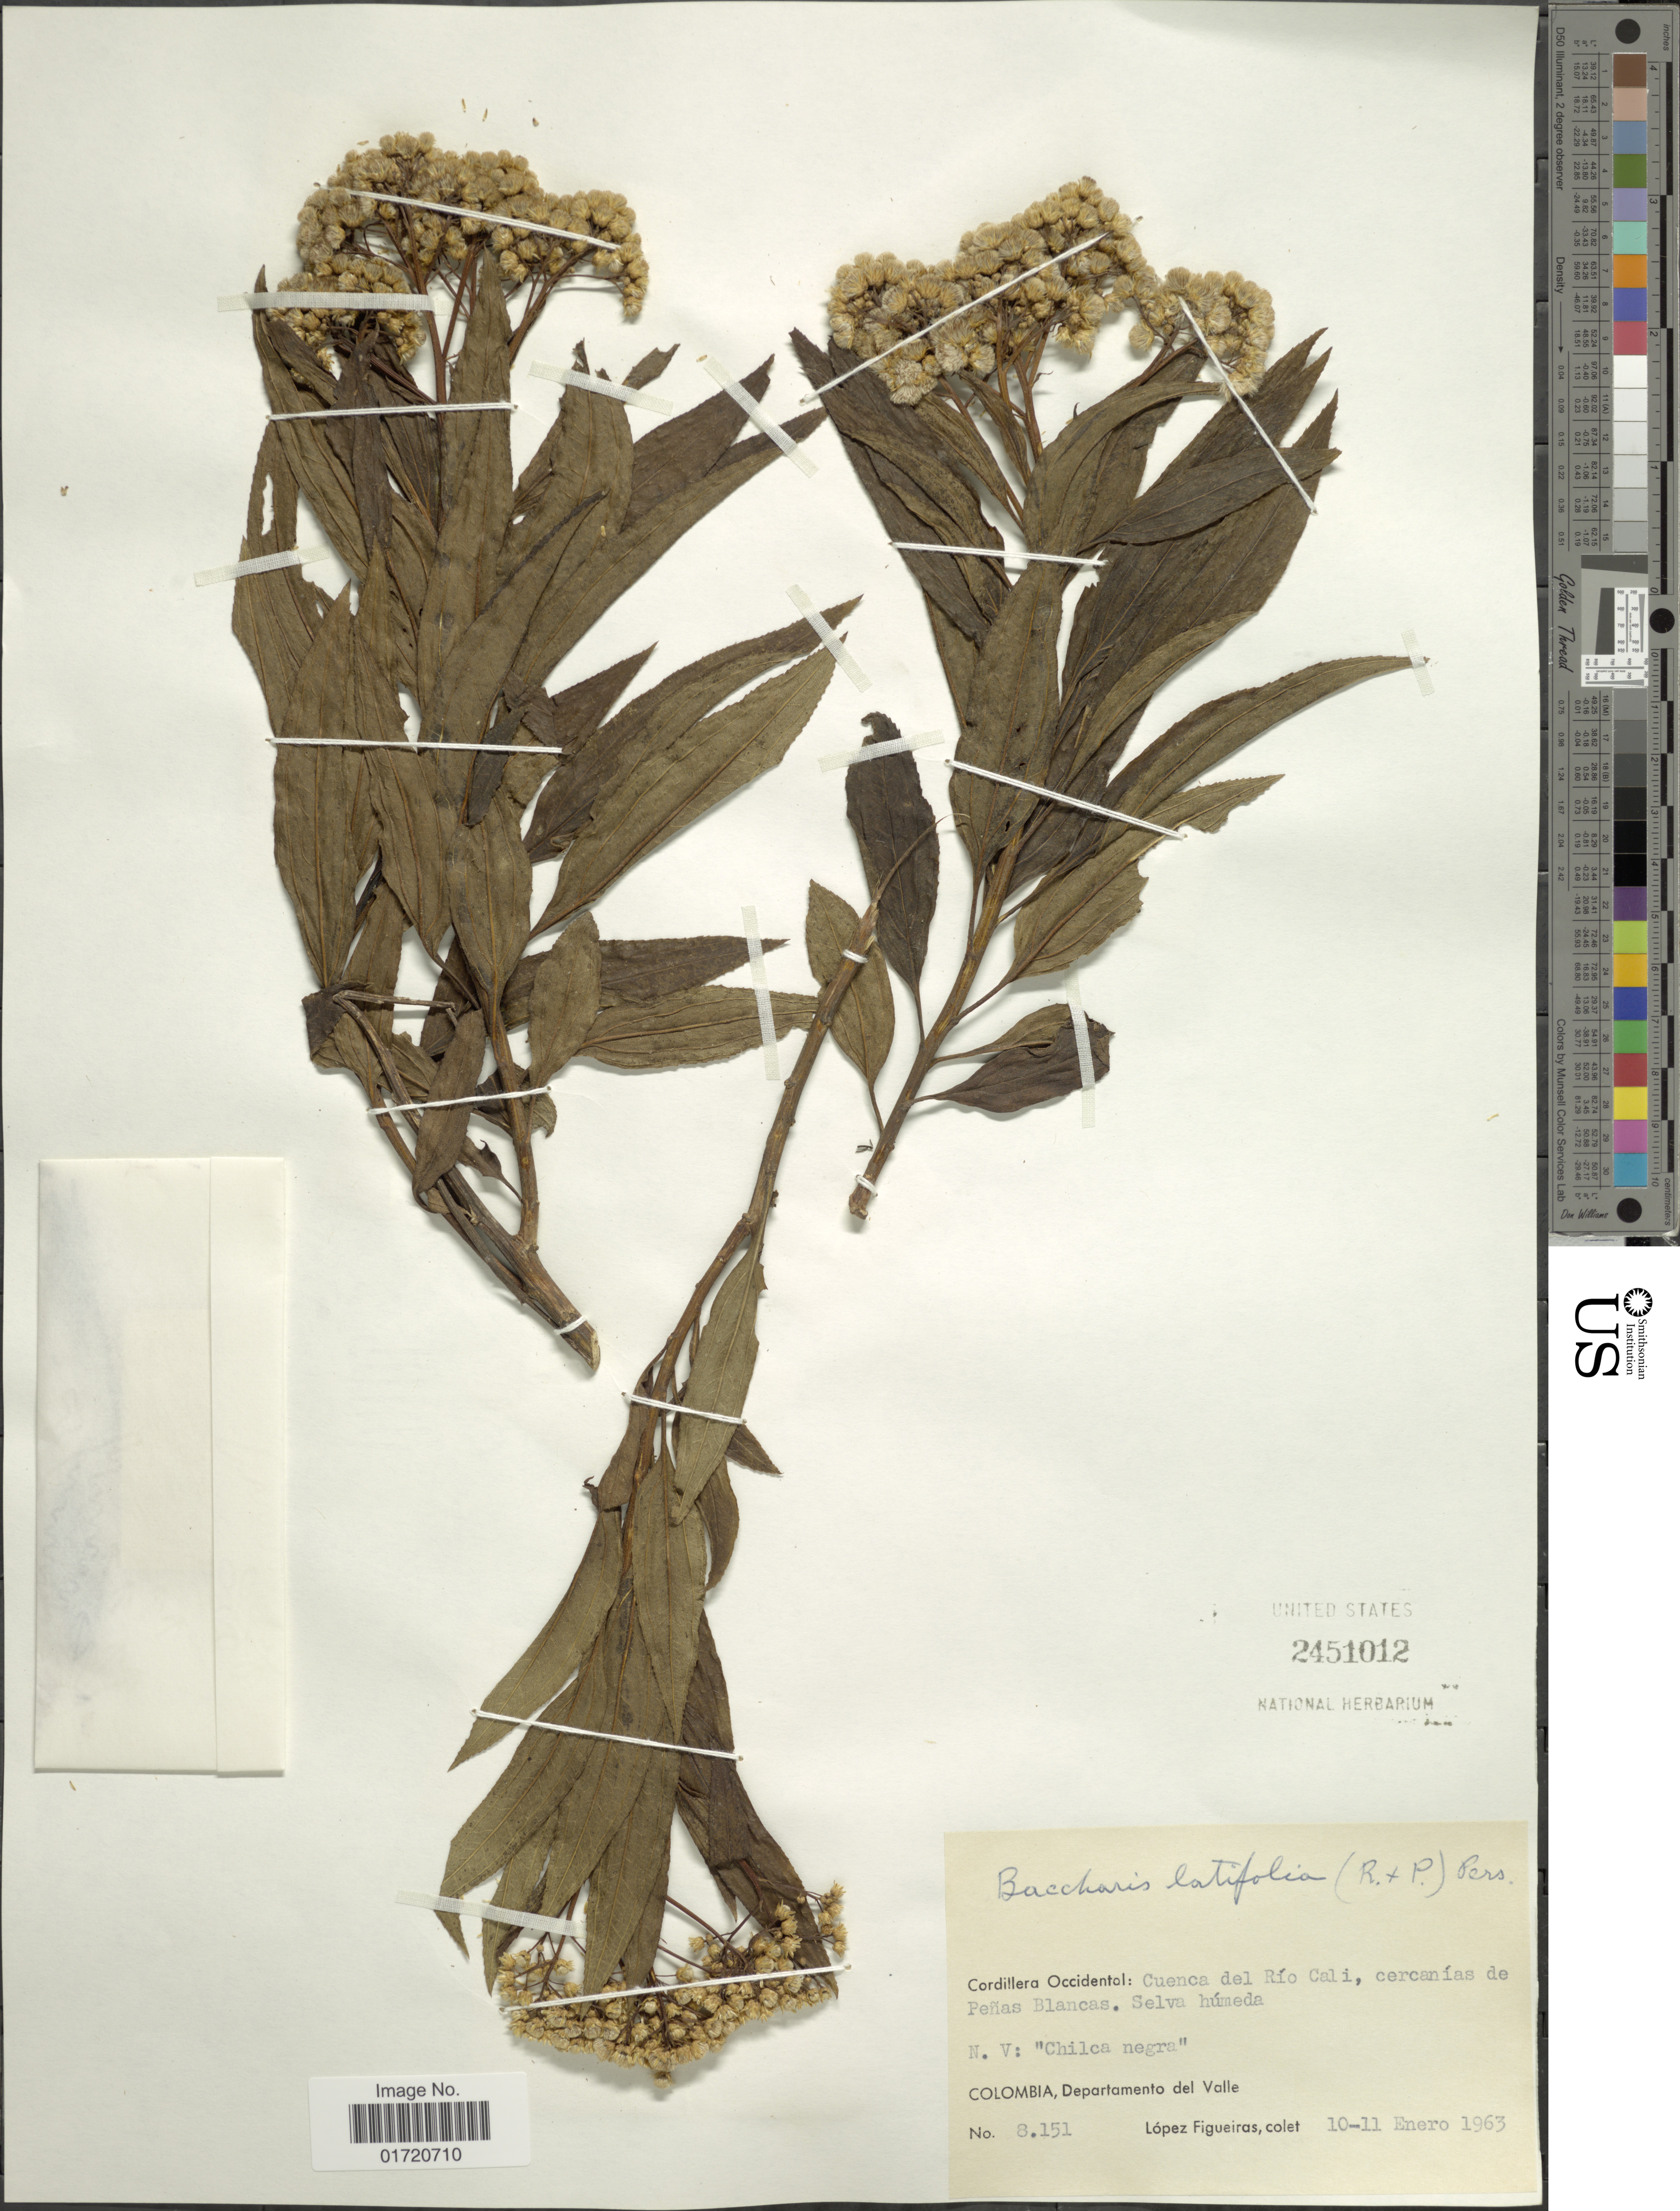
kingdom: Plantae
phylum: Tracheophyta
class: Magnoliopsida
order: Asterales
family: Asteraceae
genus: Baccharis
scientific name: Baccharis latifolia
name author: (Ruiz & Pav.) Pers.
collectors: M. López Figueiras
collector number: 8151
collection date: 1963-01-10/1963-01-11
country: Colombia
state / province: Valle del Cauca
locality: Cordillera Occidental, Cuenca del Rio Cali, cercanias de Penas Blancas, Departamento del Valle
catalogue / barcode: US 2451012